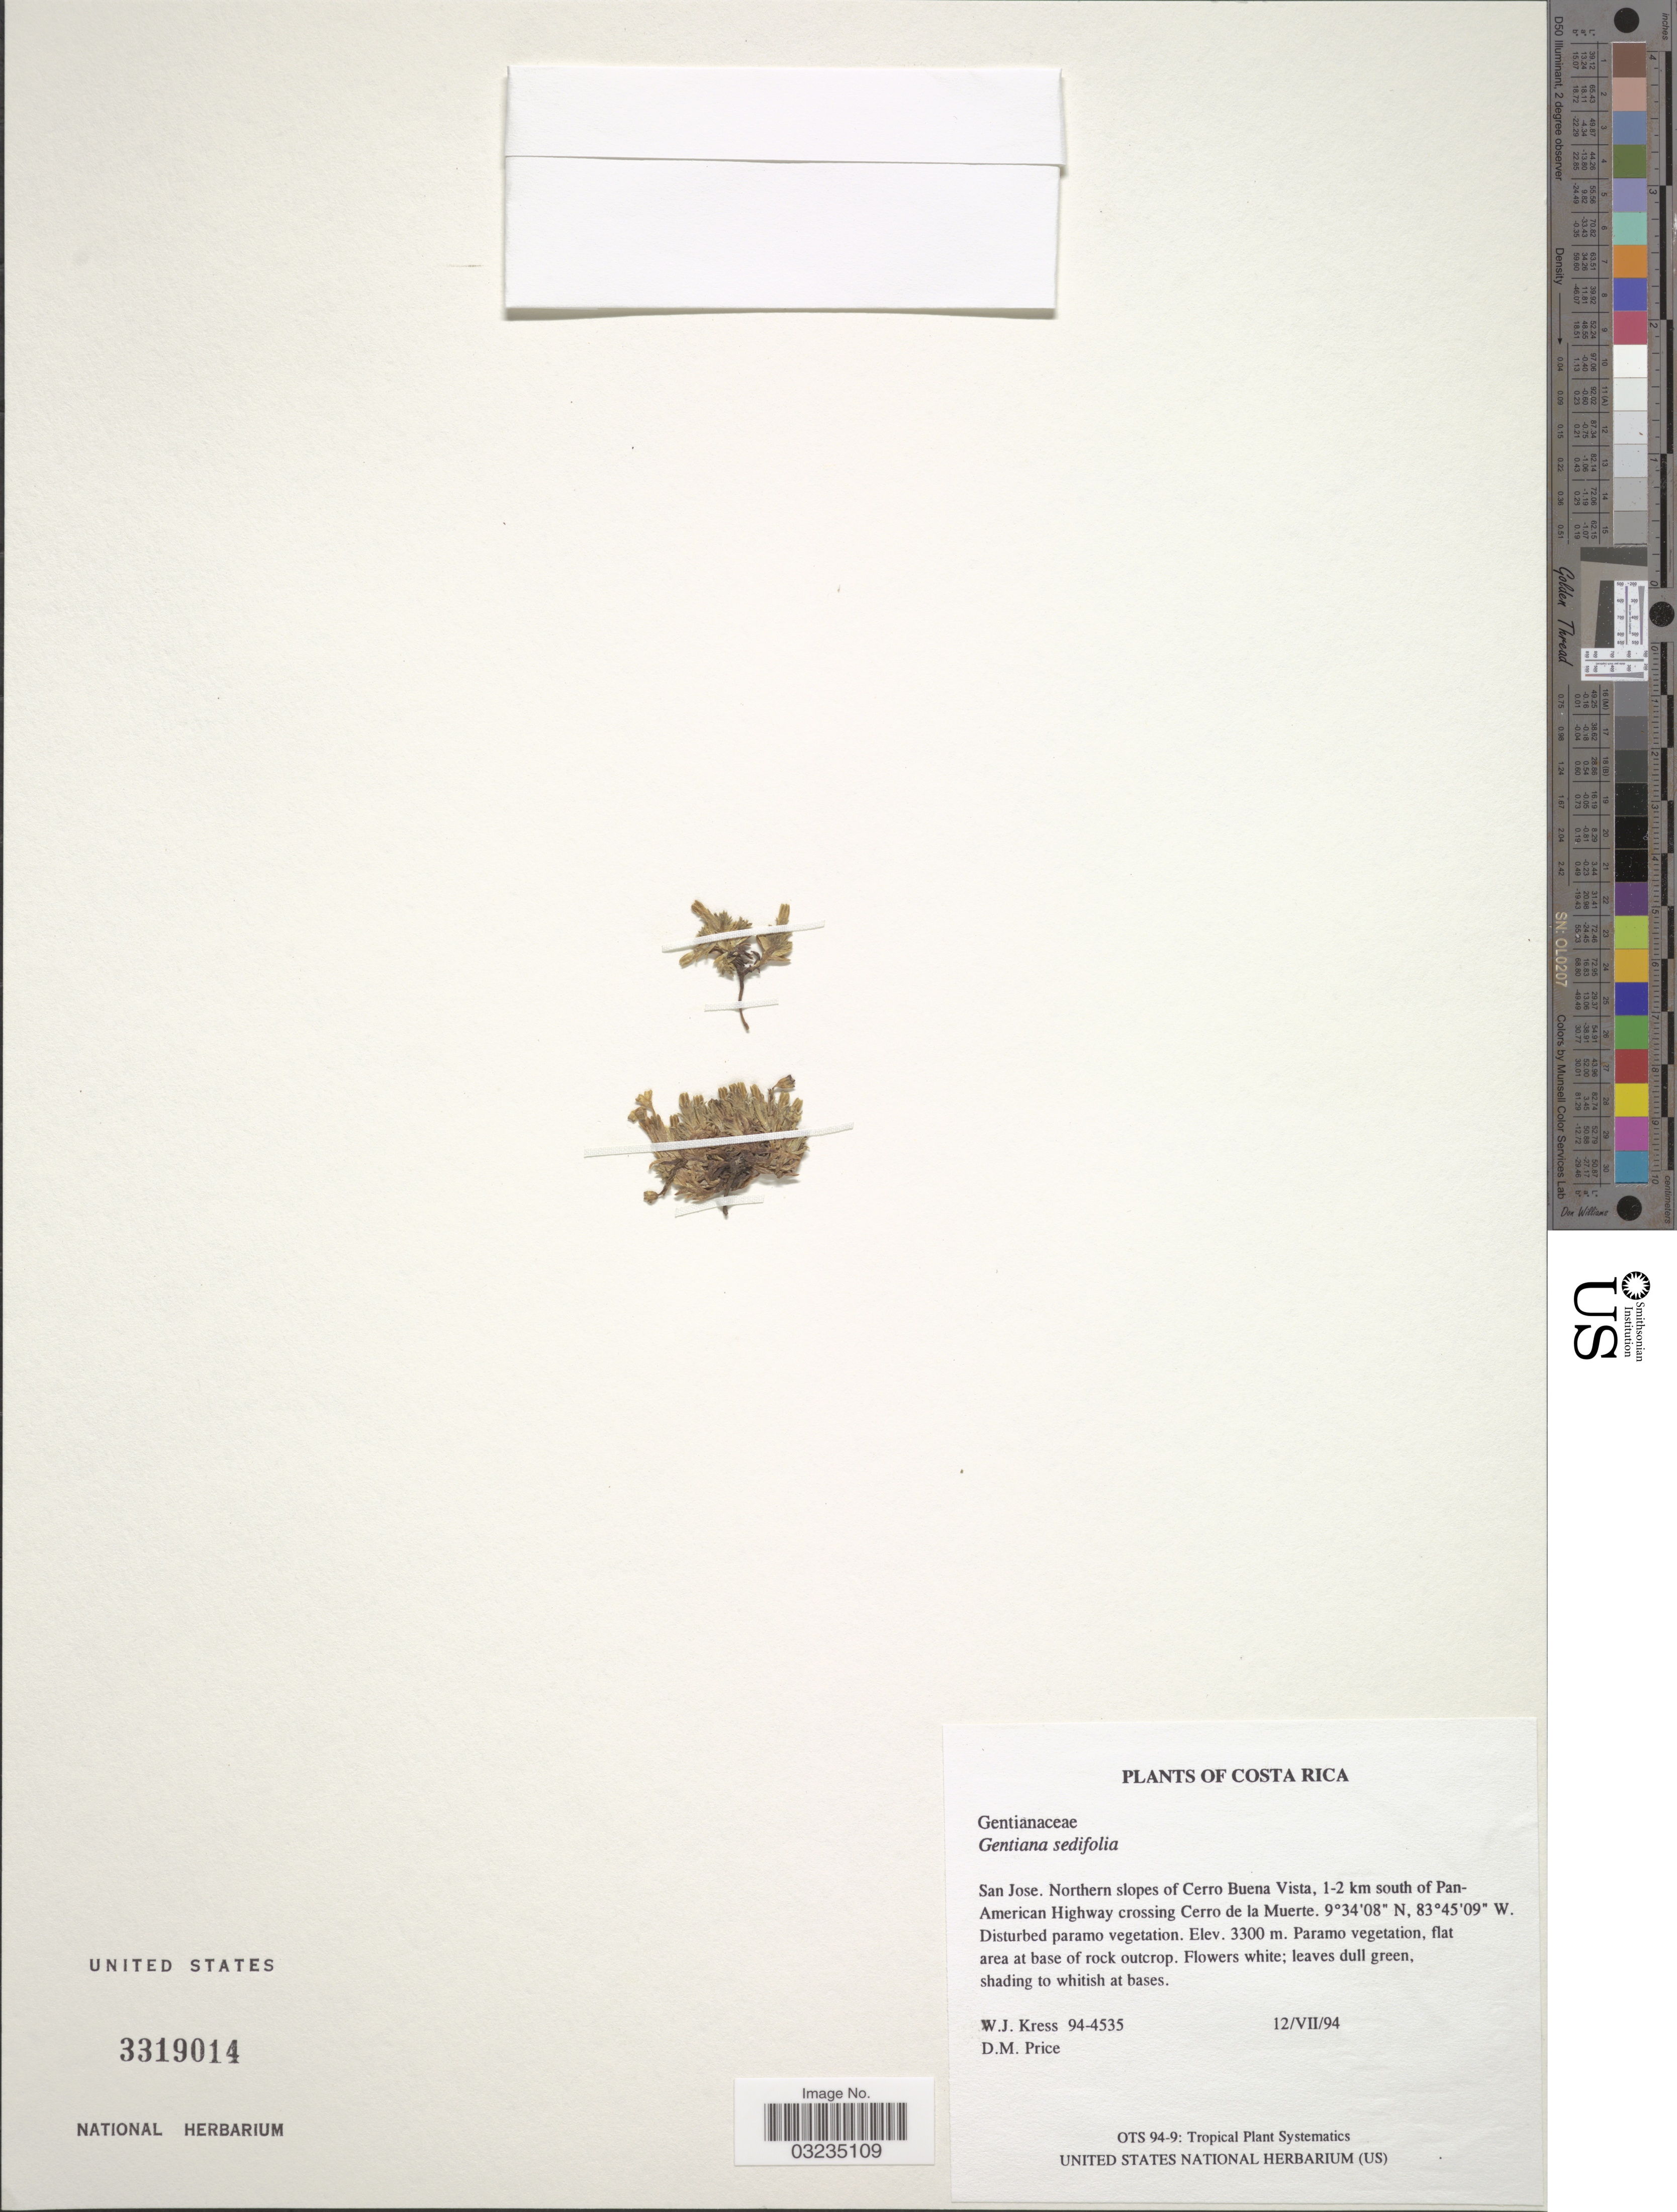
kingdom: Plantae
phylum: Tracheophyta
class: Magnoliopsida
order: Gentianales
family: Gentianaceae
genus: Gentiana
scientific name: Gentiana sedifolia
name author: Kunth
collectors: W. J. Kress & D. M. Price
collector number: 94-4535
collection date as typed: Transcribed d/m/y: 12/7/94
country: Costa Rica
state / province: San José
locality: San Jose. Northern slopes of Cerro Buena Vista, 1-2 km south of Pan-American Highway crossing Cerro de la Muerte.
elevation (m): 3300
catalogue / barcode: US 3319014